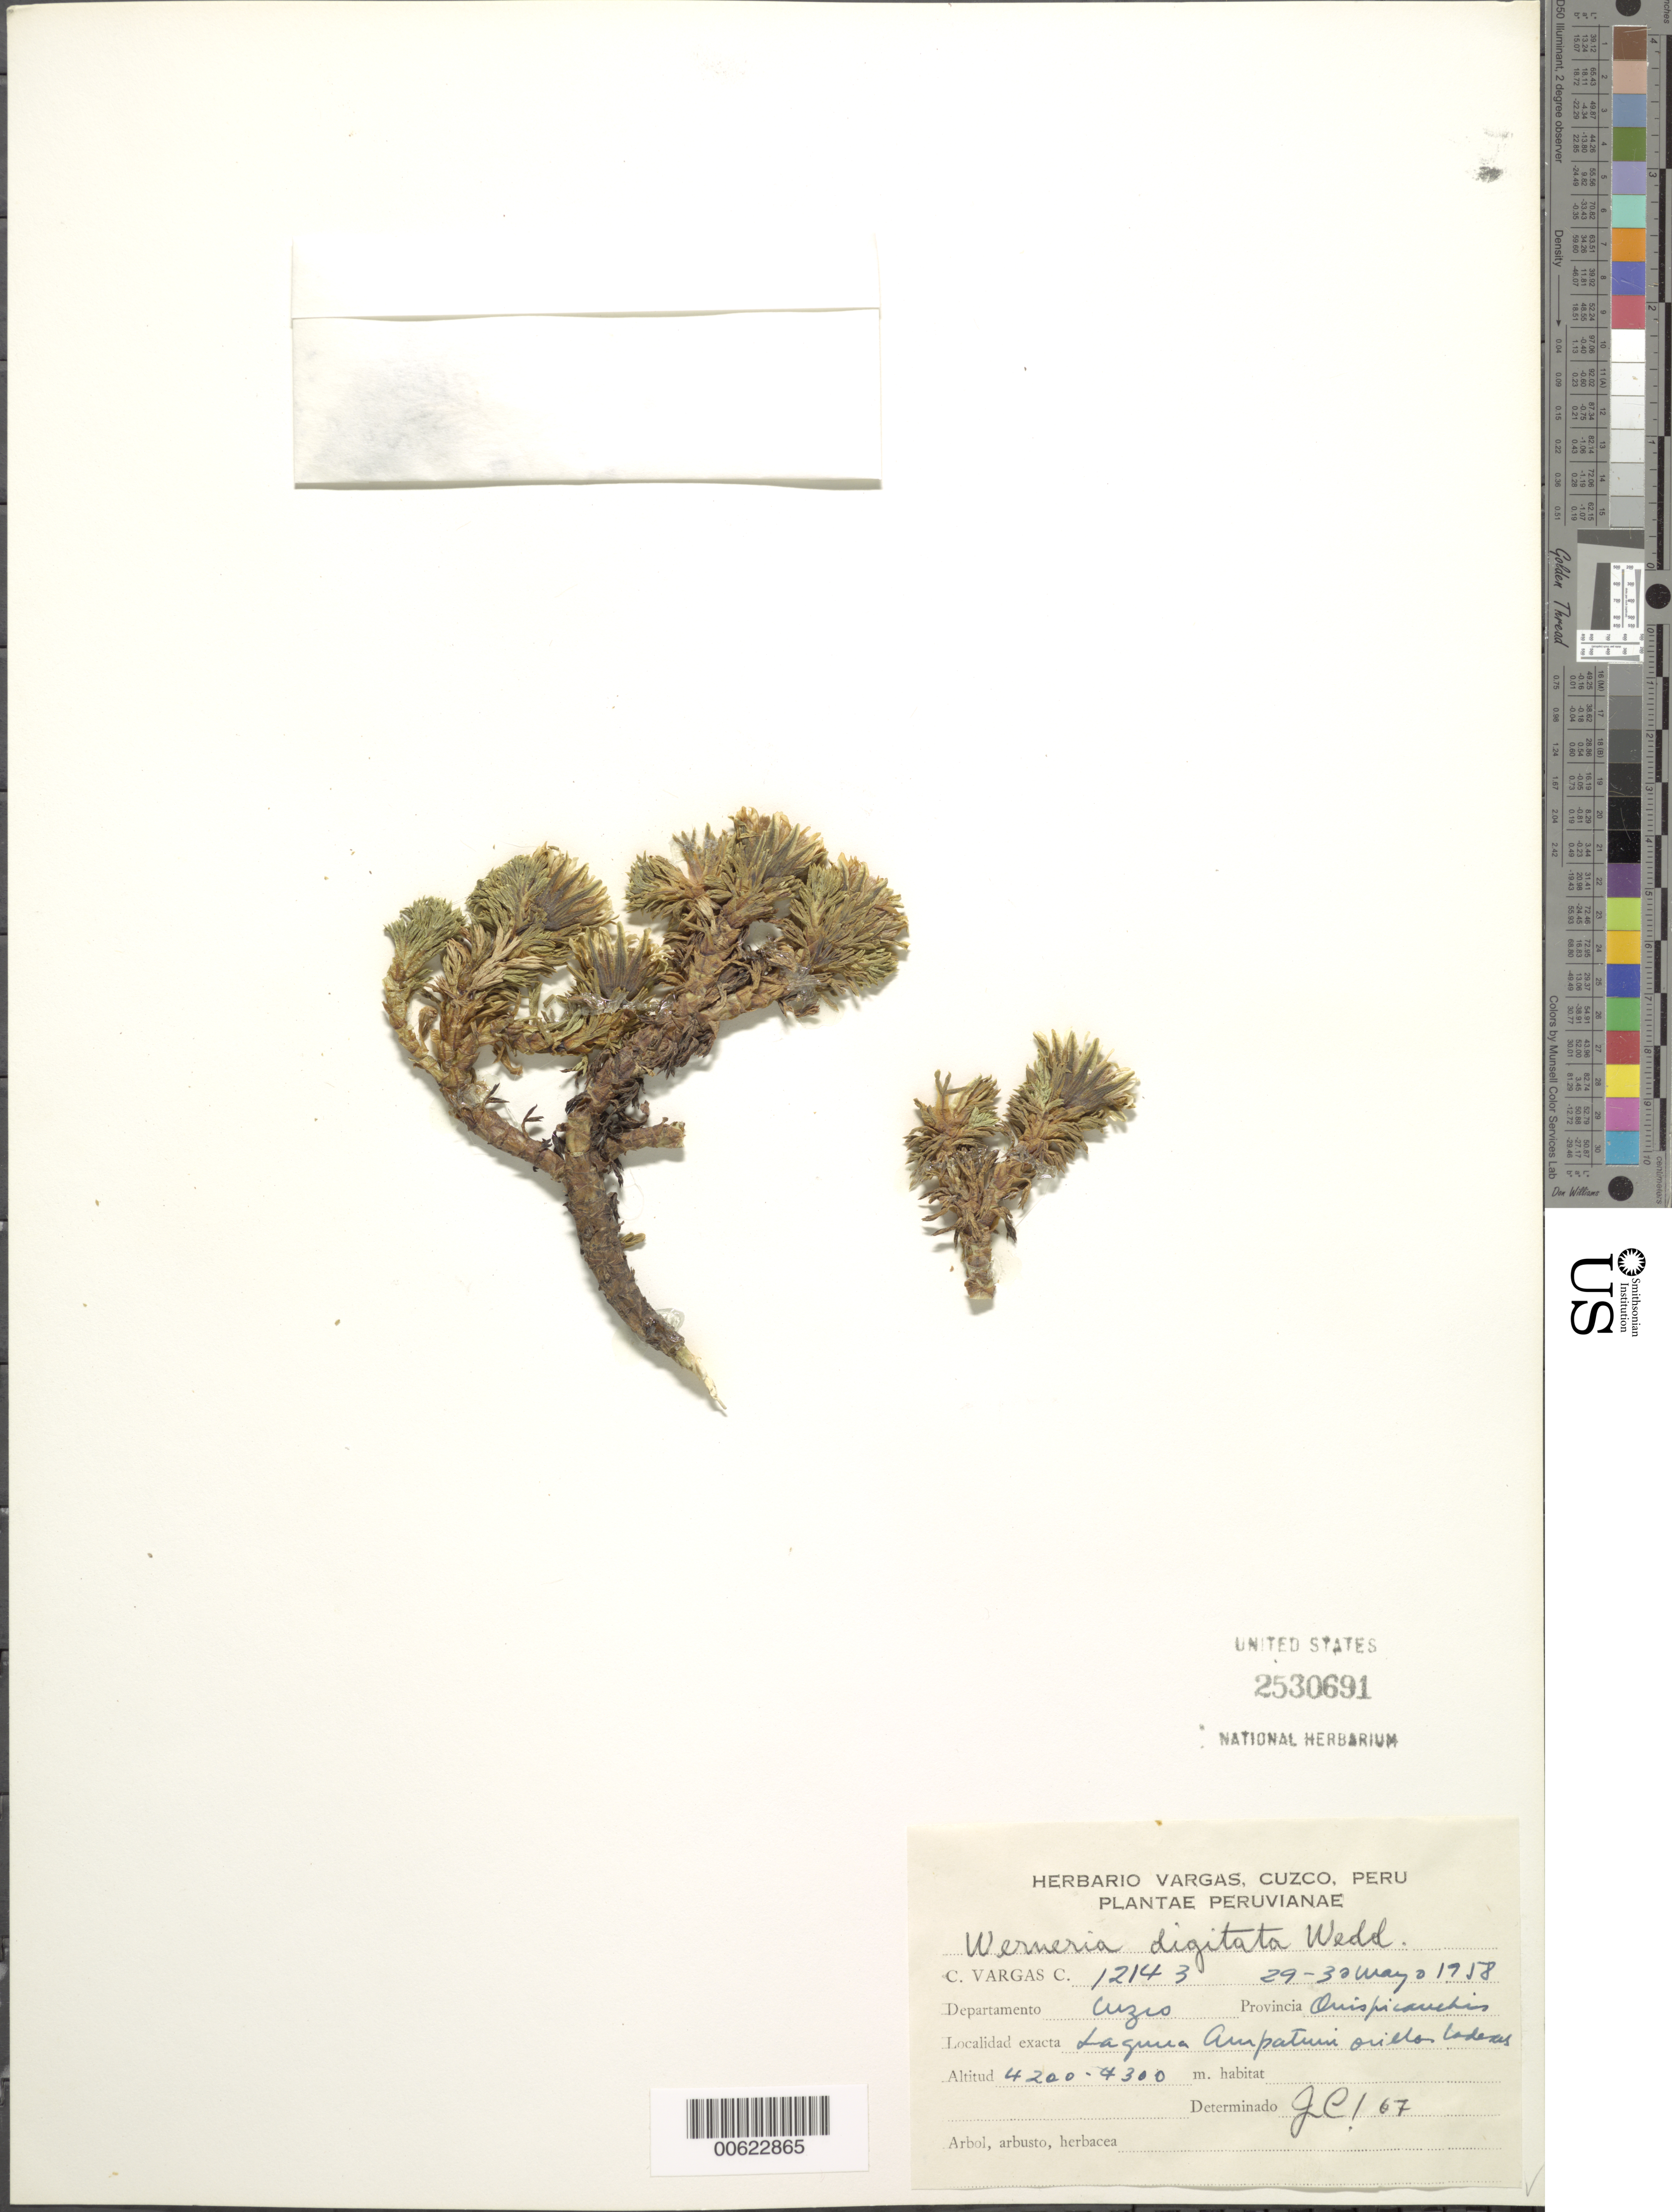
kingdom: Plantae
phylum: Tracheophyta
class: Magnoliopsida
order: Asterales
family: Asteraceae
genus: Xenophyllum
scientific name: Xenophyllum digitatum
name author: (Wedd.) V.A. Funk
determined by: Funk, Vicki A., (BOT), Smithsonian Institution - National Museum of Natural History (UNITED STATES)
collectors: C. Vargas C.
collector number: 12143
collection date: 1958-05-29/1958-05-30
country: Peru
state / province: Cusco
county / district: Quispicanchis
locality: Quispicanchis, Laguna Ampatune, orillas laderas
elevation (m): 4200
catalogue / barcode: US 2530691